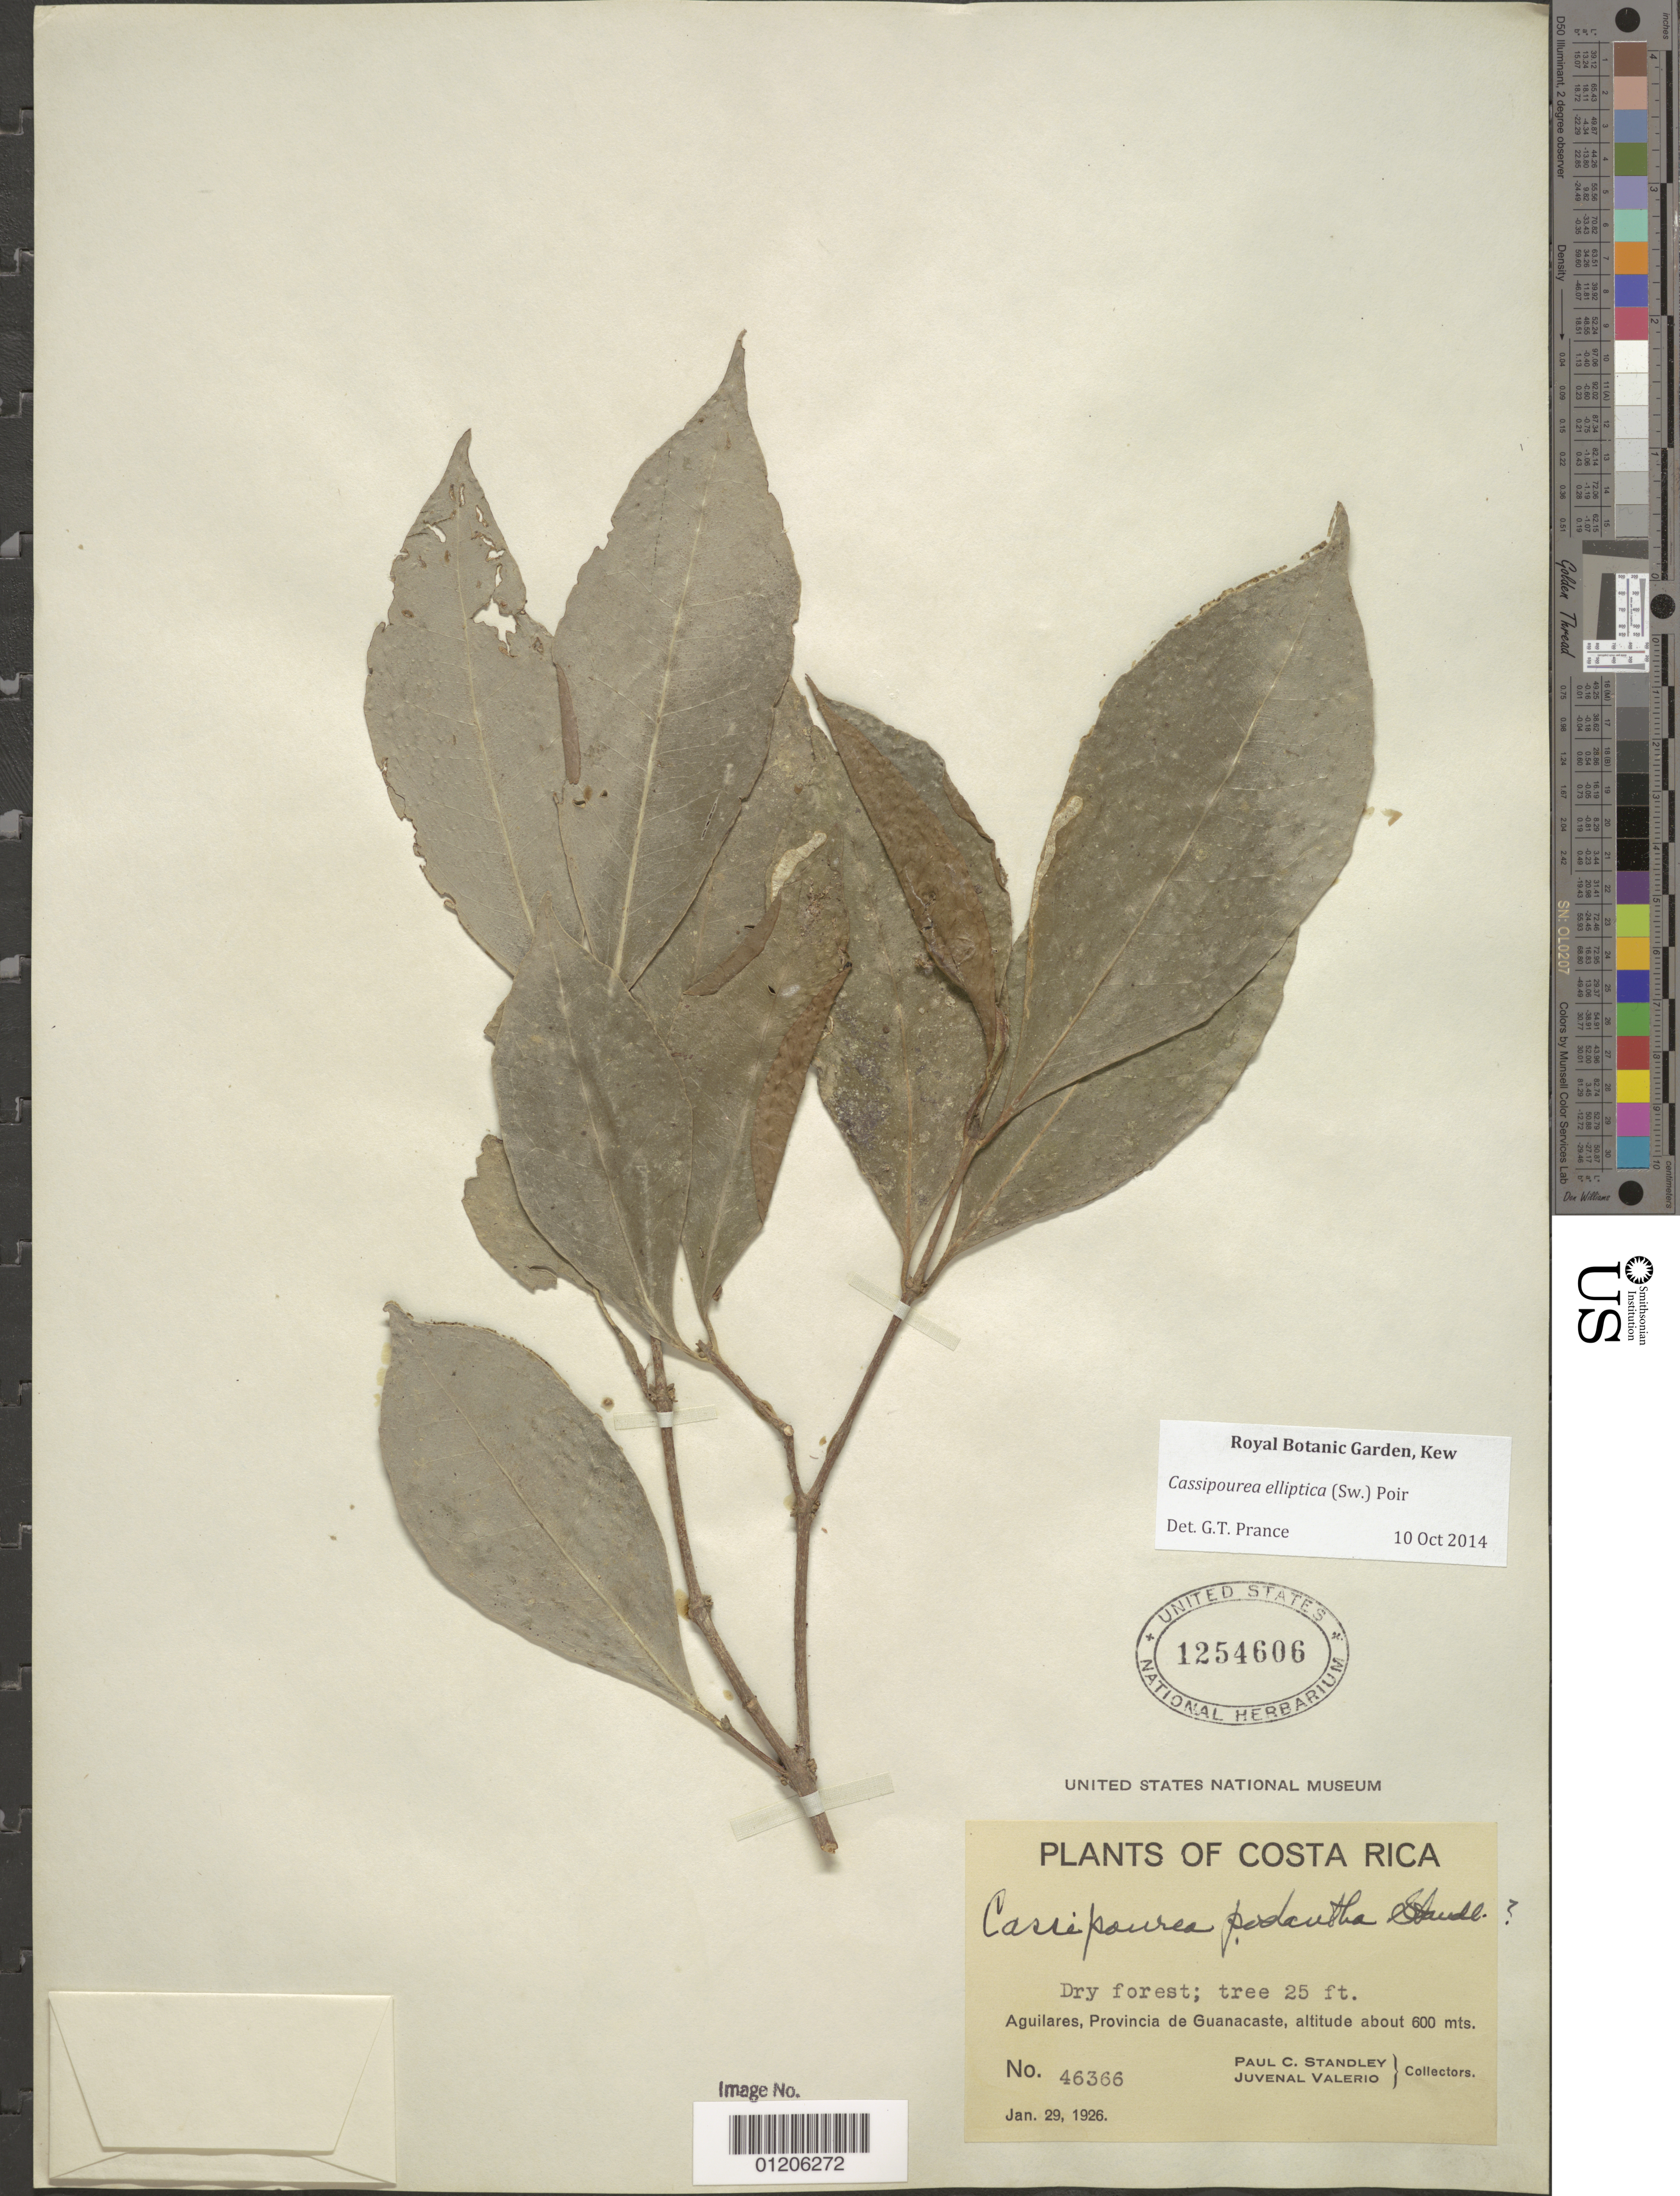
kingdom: Plantae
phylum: Tracheophyta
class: Magnoliopsida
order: Malpighiales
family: Rhizophoraceae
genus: Cassipourea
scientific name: Cassipourea elliptica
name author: (Sw.) Poir.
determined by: Prance, G. T.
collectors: P. C. Standley & J. Valerio R.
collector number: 46366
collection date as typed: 29 Jan 1926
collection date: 1926-01-29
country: Costa Rica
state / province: Guanacaste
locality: Aguilares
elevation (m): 600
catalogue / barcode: US 1254606